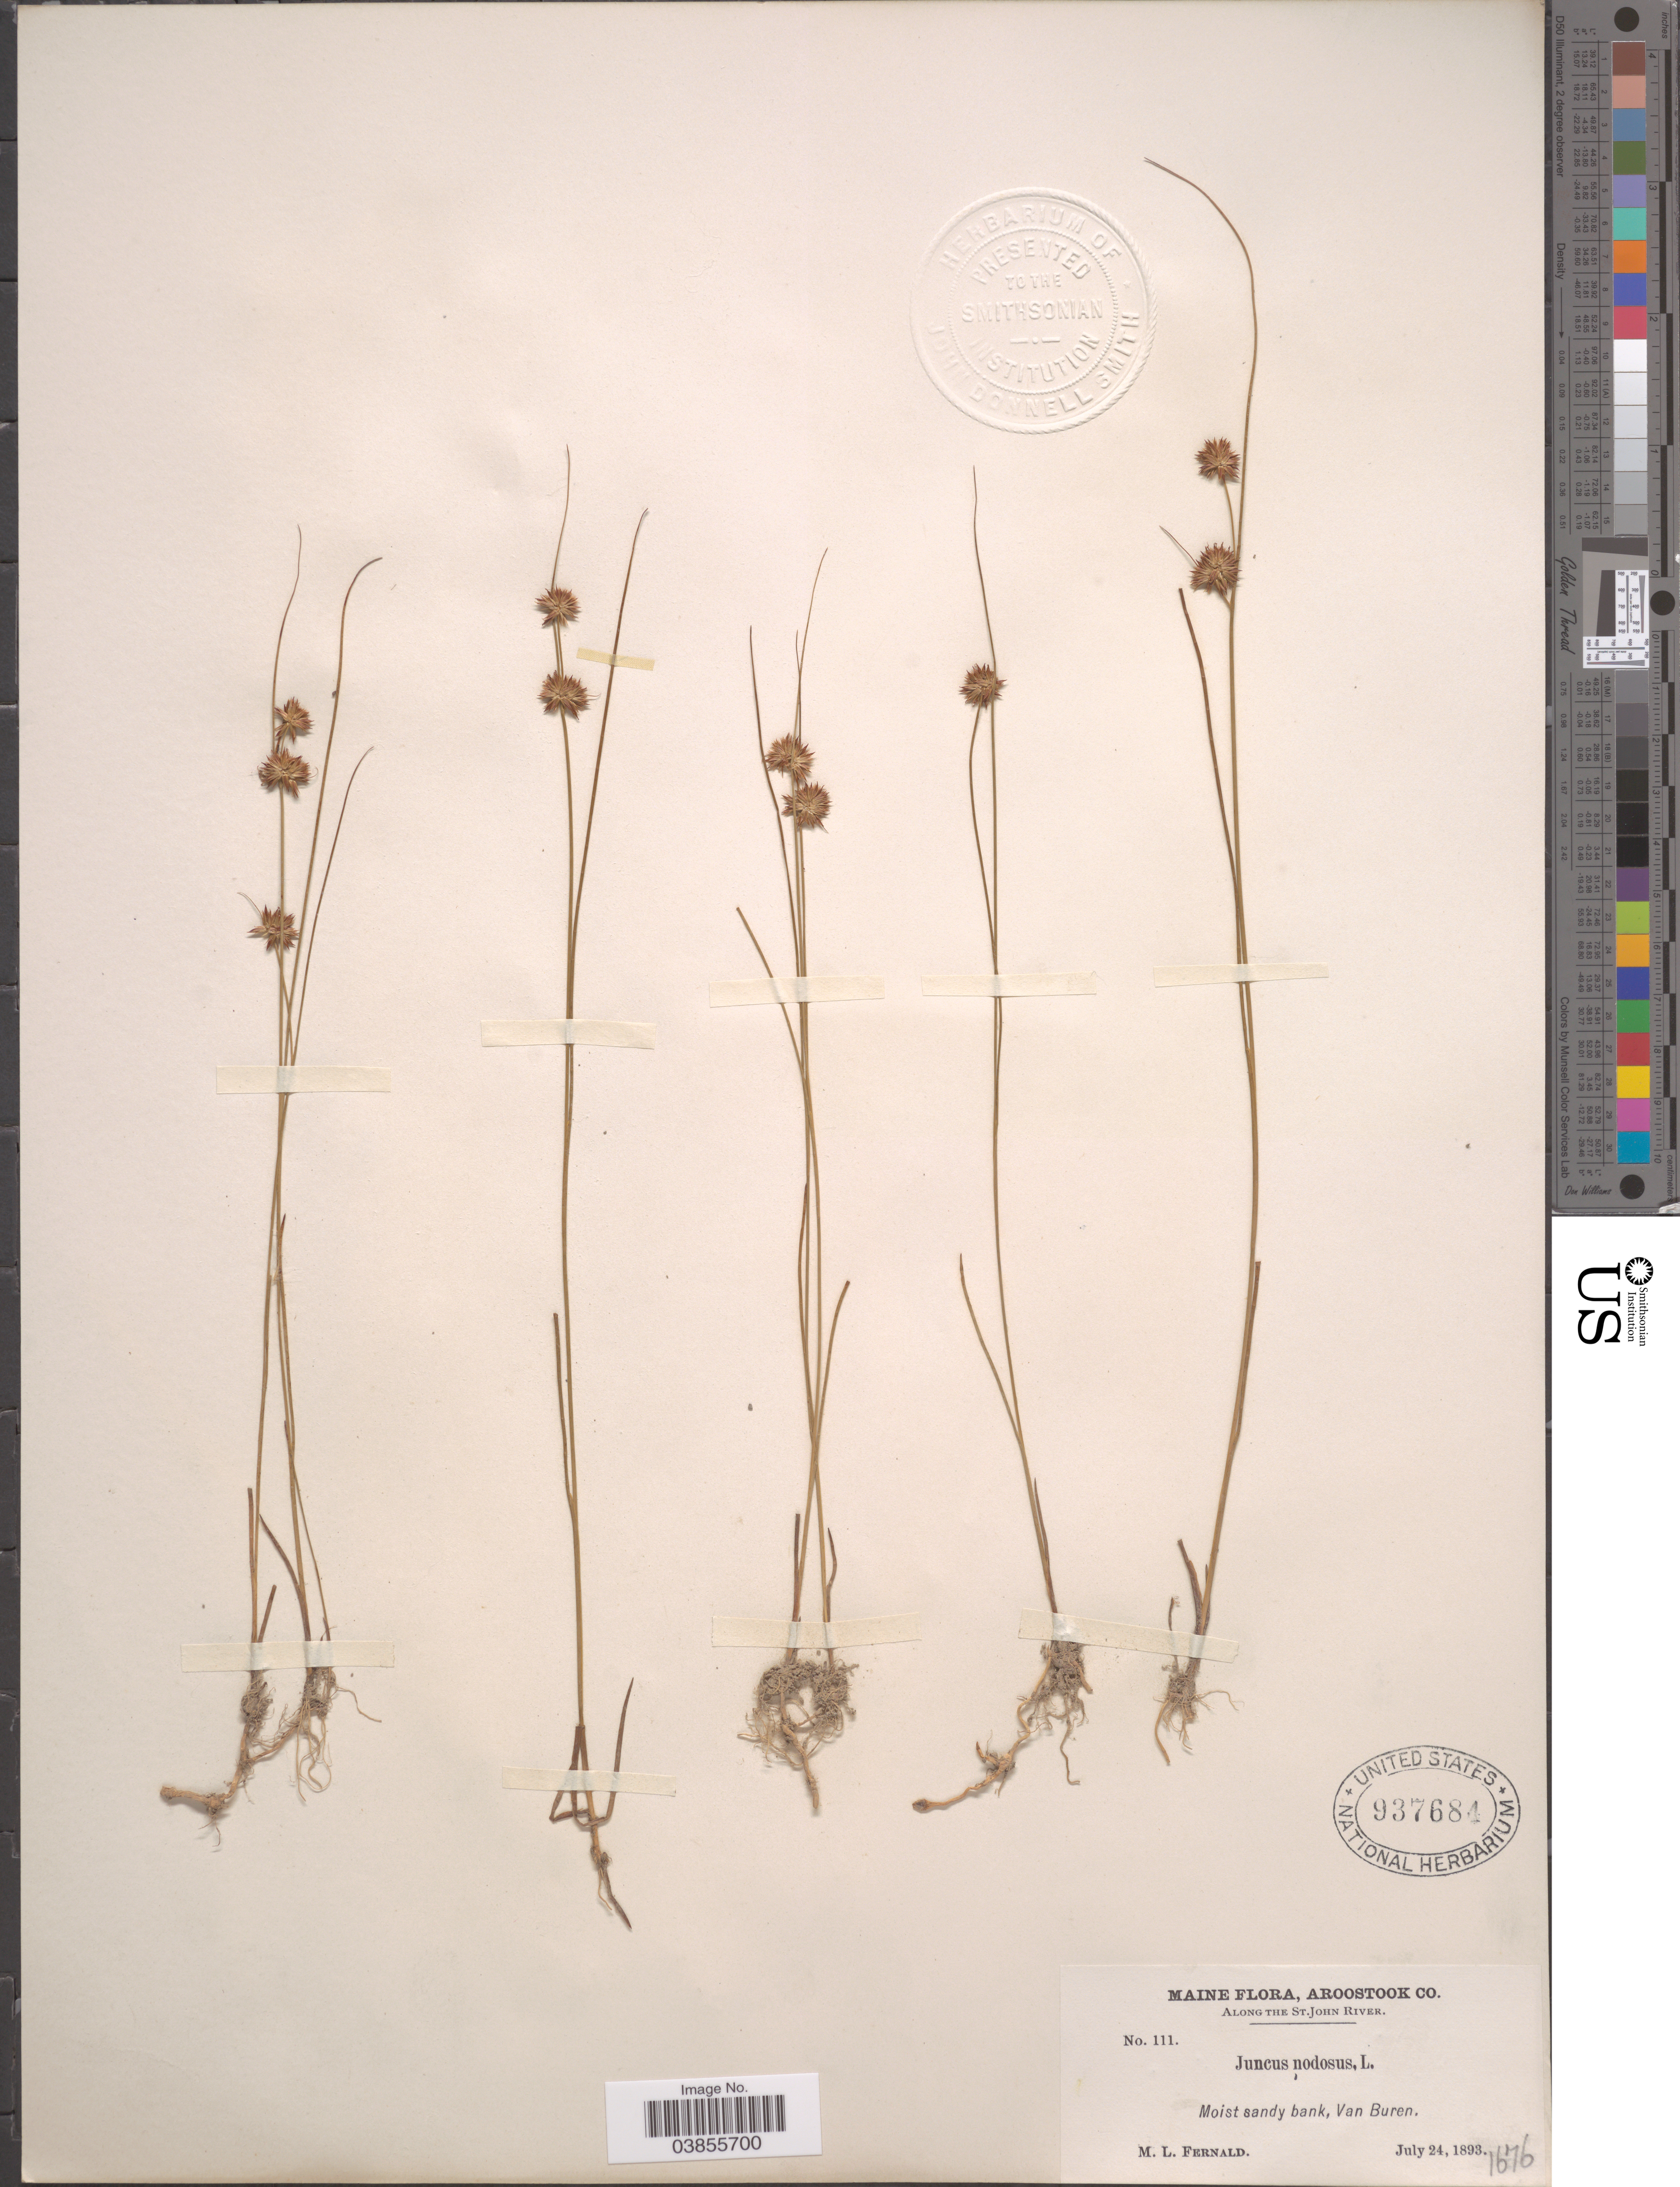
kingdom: Plantae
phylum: Tracheophyta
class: Liliopsida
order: Poales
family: Juncaceae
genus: Juncus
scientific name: Juncus nodosus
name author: L.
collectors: M. L. Fernald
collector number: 111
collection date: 1893-07-24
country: United States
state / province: Maine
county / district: Aroostook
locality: Along the St. John River. Moist sandy bank, Van Buren.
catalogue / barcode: US 937684